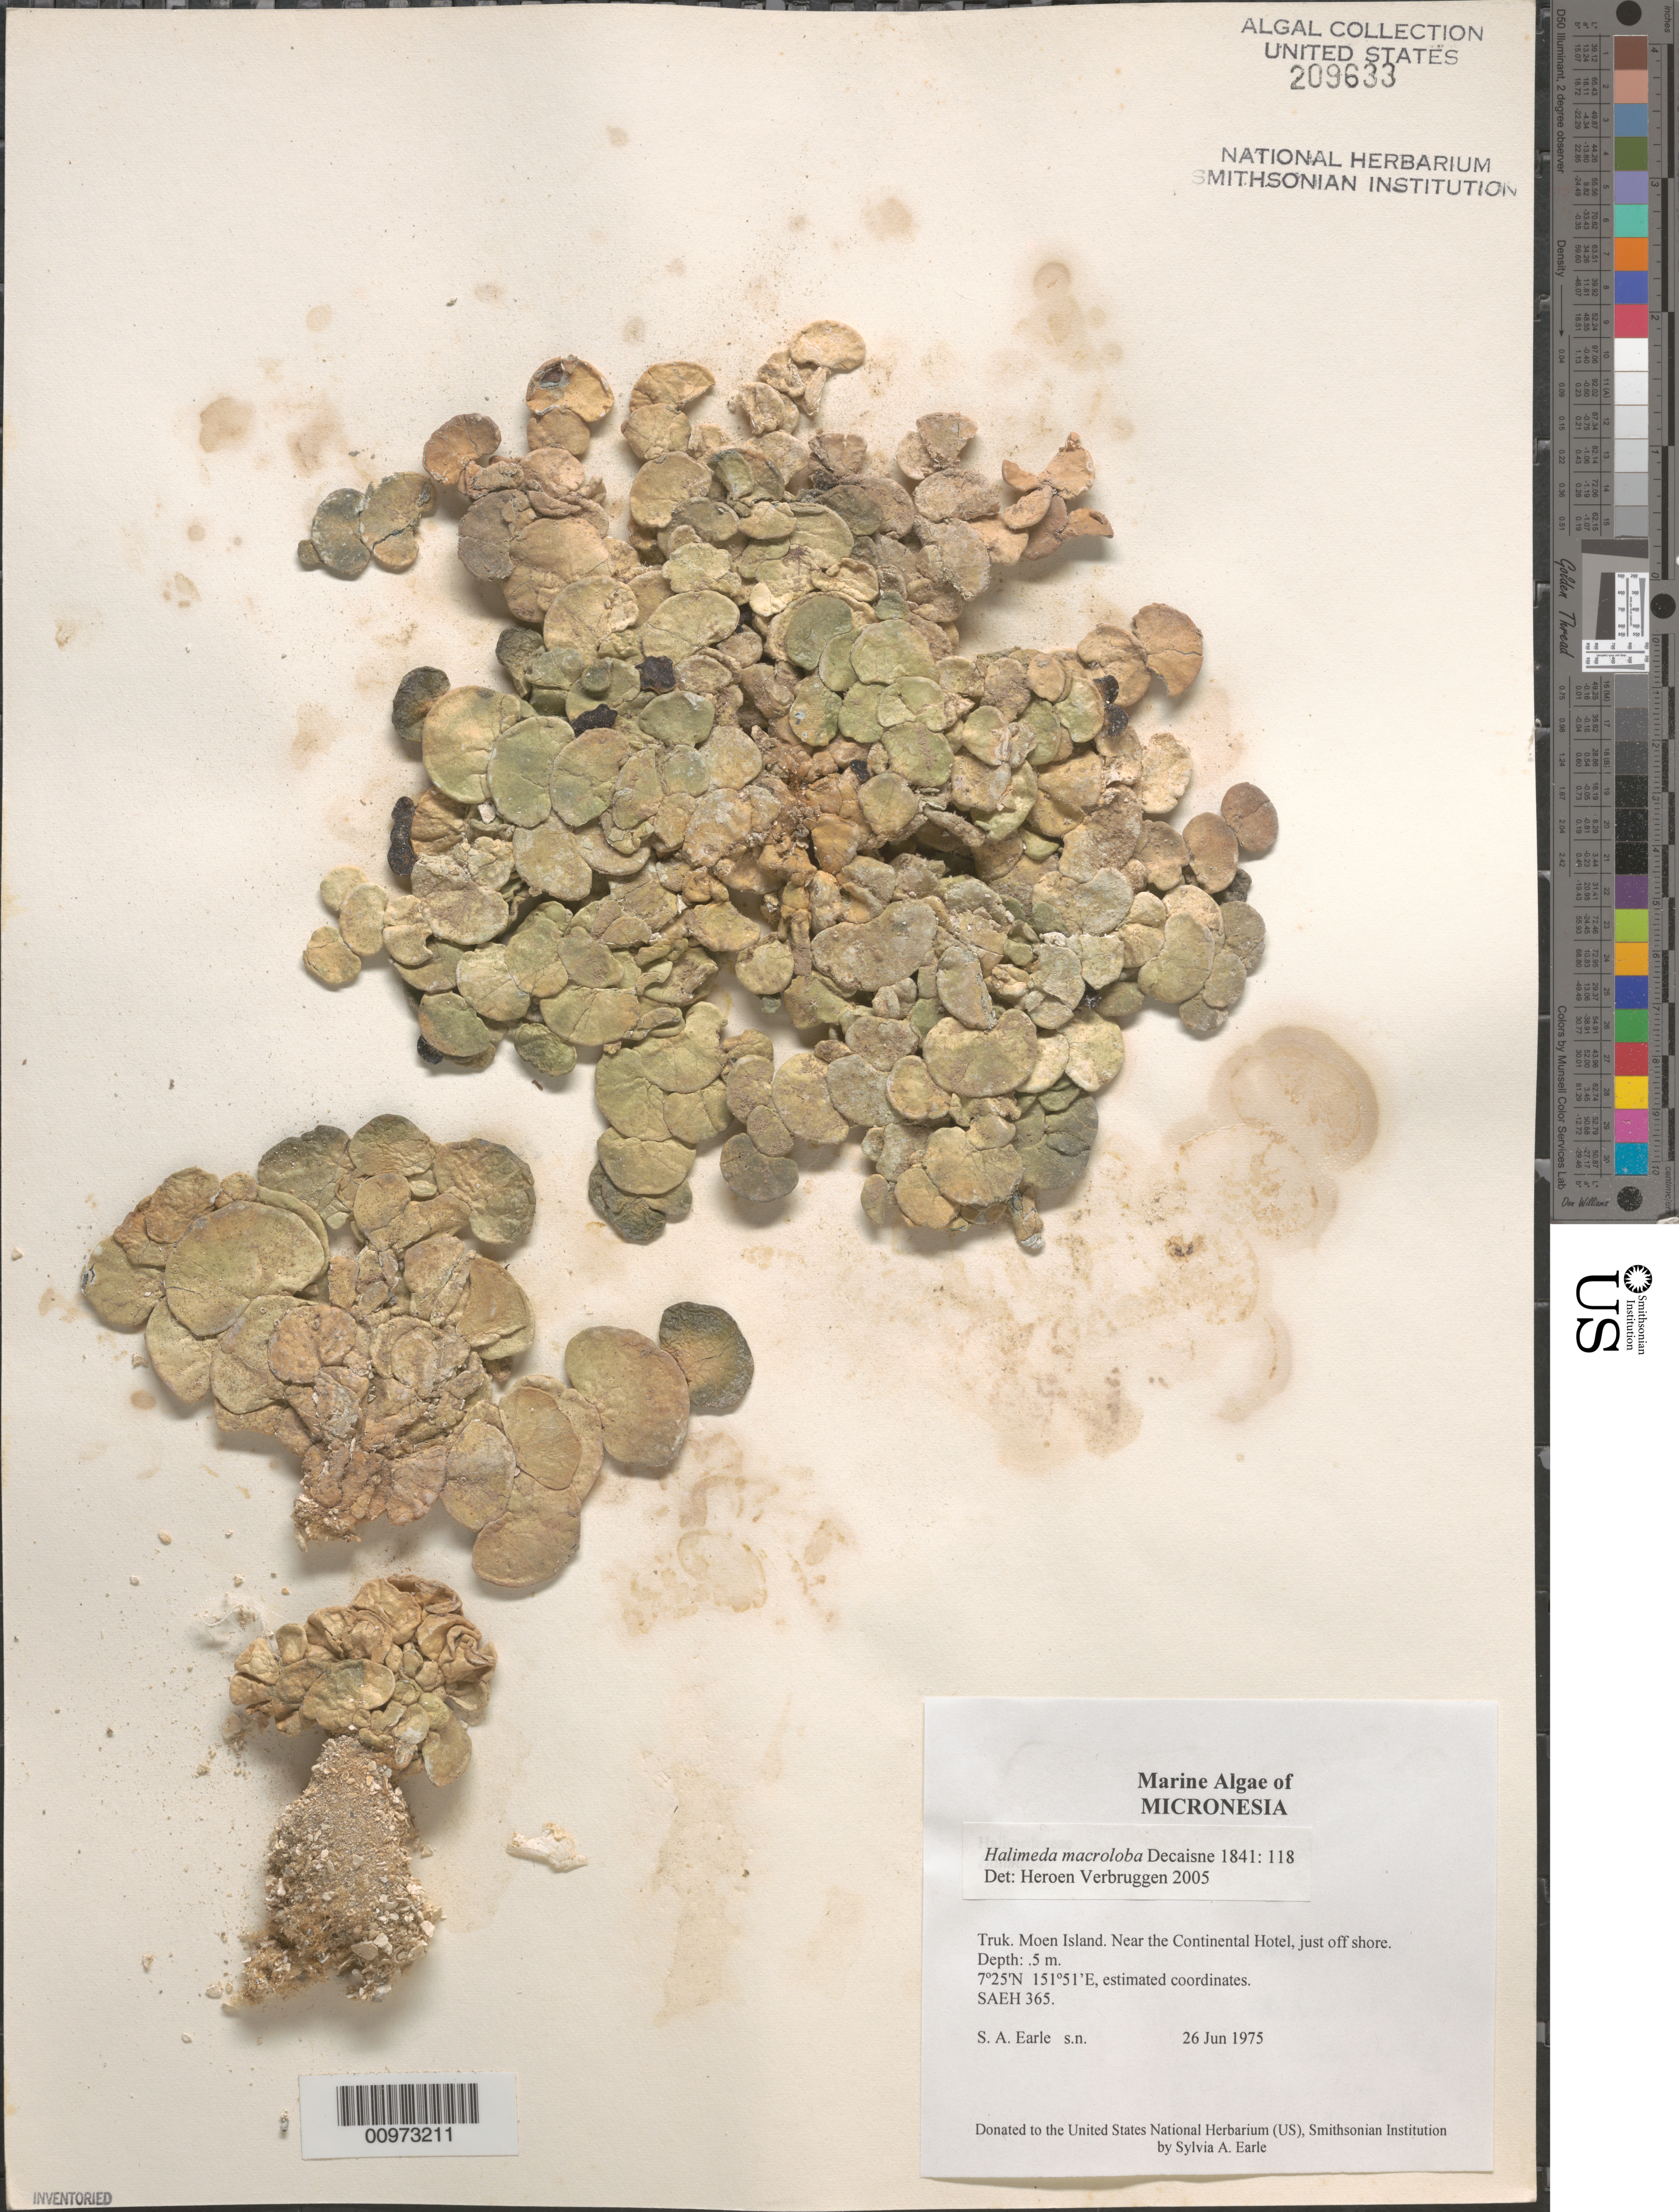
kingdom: Plantae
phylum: Chlorophyta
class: Ulvophyceae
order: Bryopsidales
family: Halimedaceae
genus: Halimeda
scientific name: Halimeda macroloba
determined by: Verbruggen, H.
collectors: S. A. Earle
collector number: SAEH 365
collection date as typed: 26 Jun 1975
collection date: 1975-06-26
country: Micronesia, Federated States of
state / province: Truk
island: Moen [Wono]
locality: Just off shore from Continental Hotel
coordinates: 7 25'N, 151 51'E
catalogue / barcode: US 209633